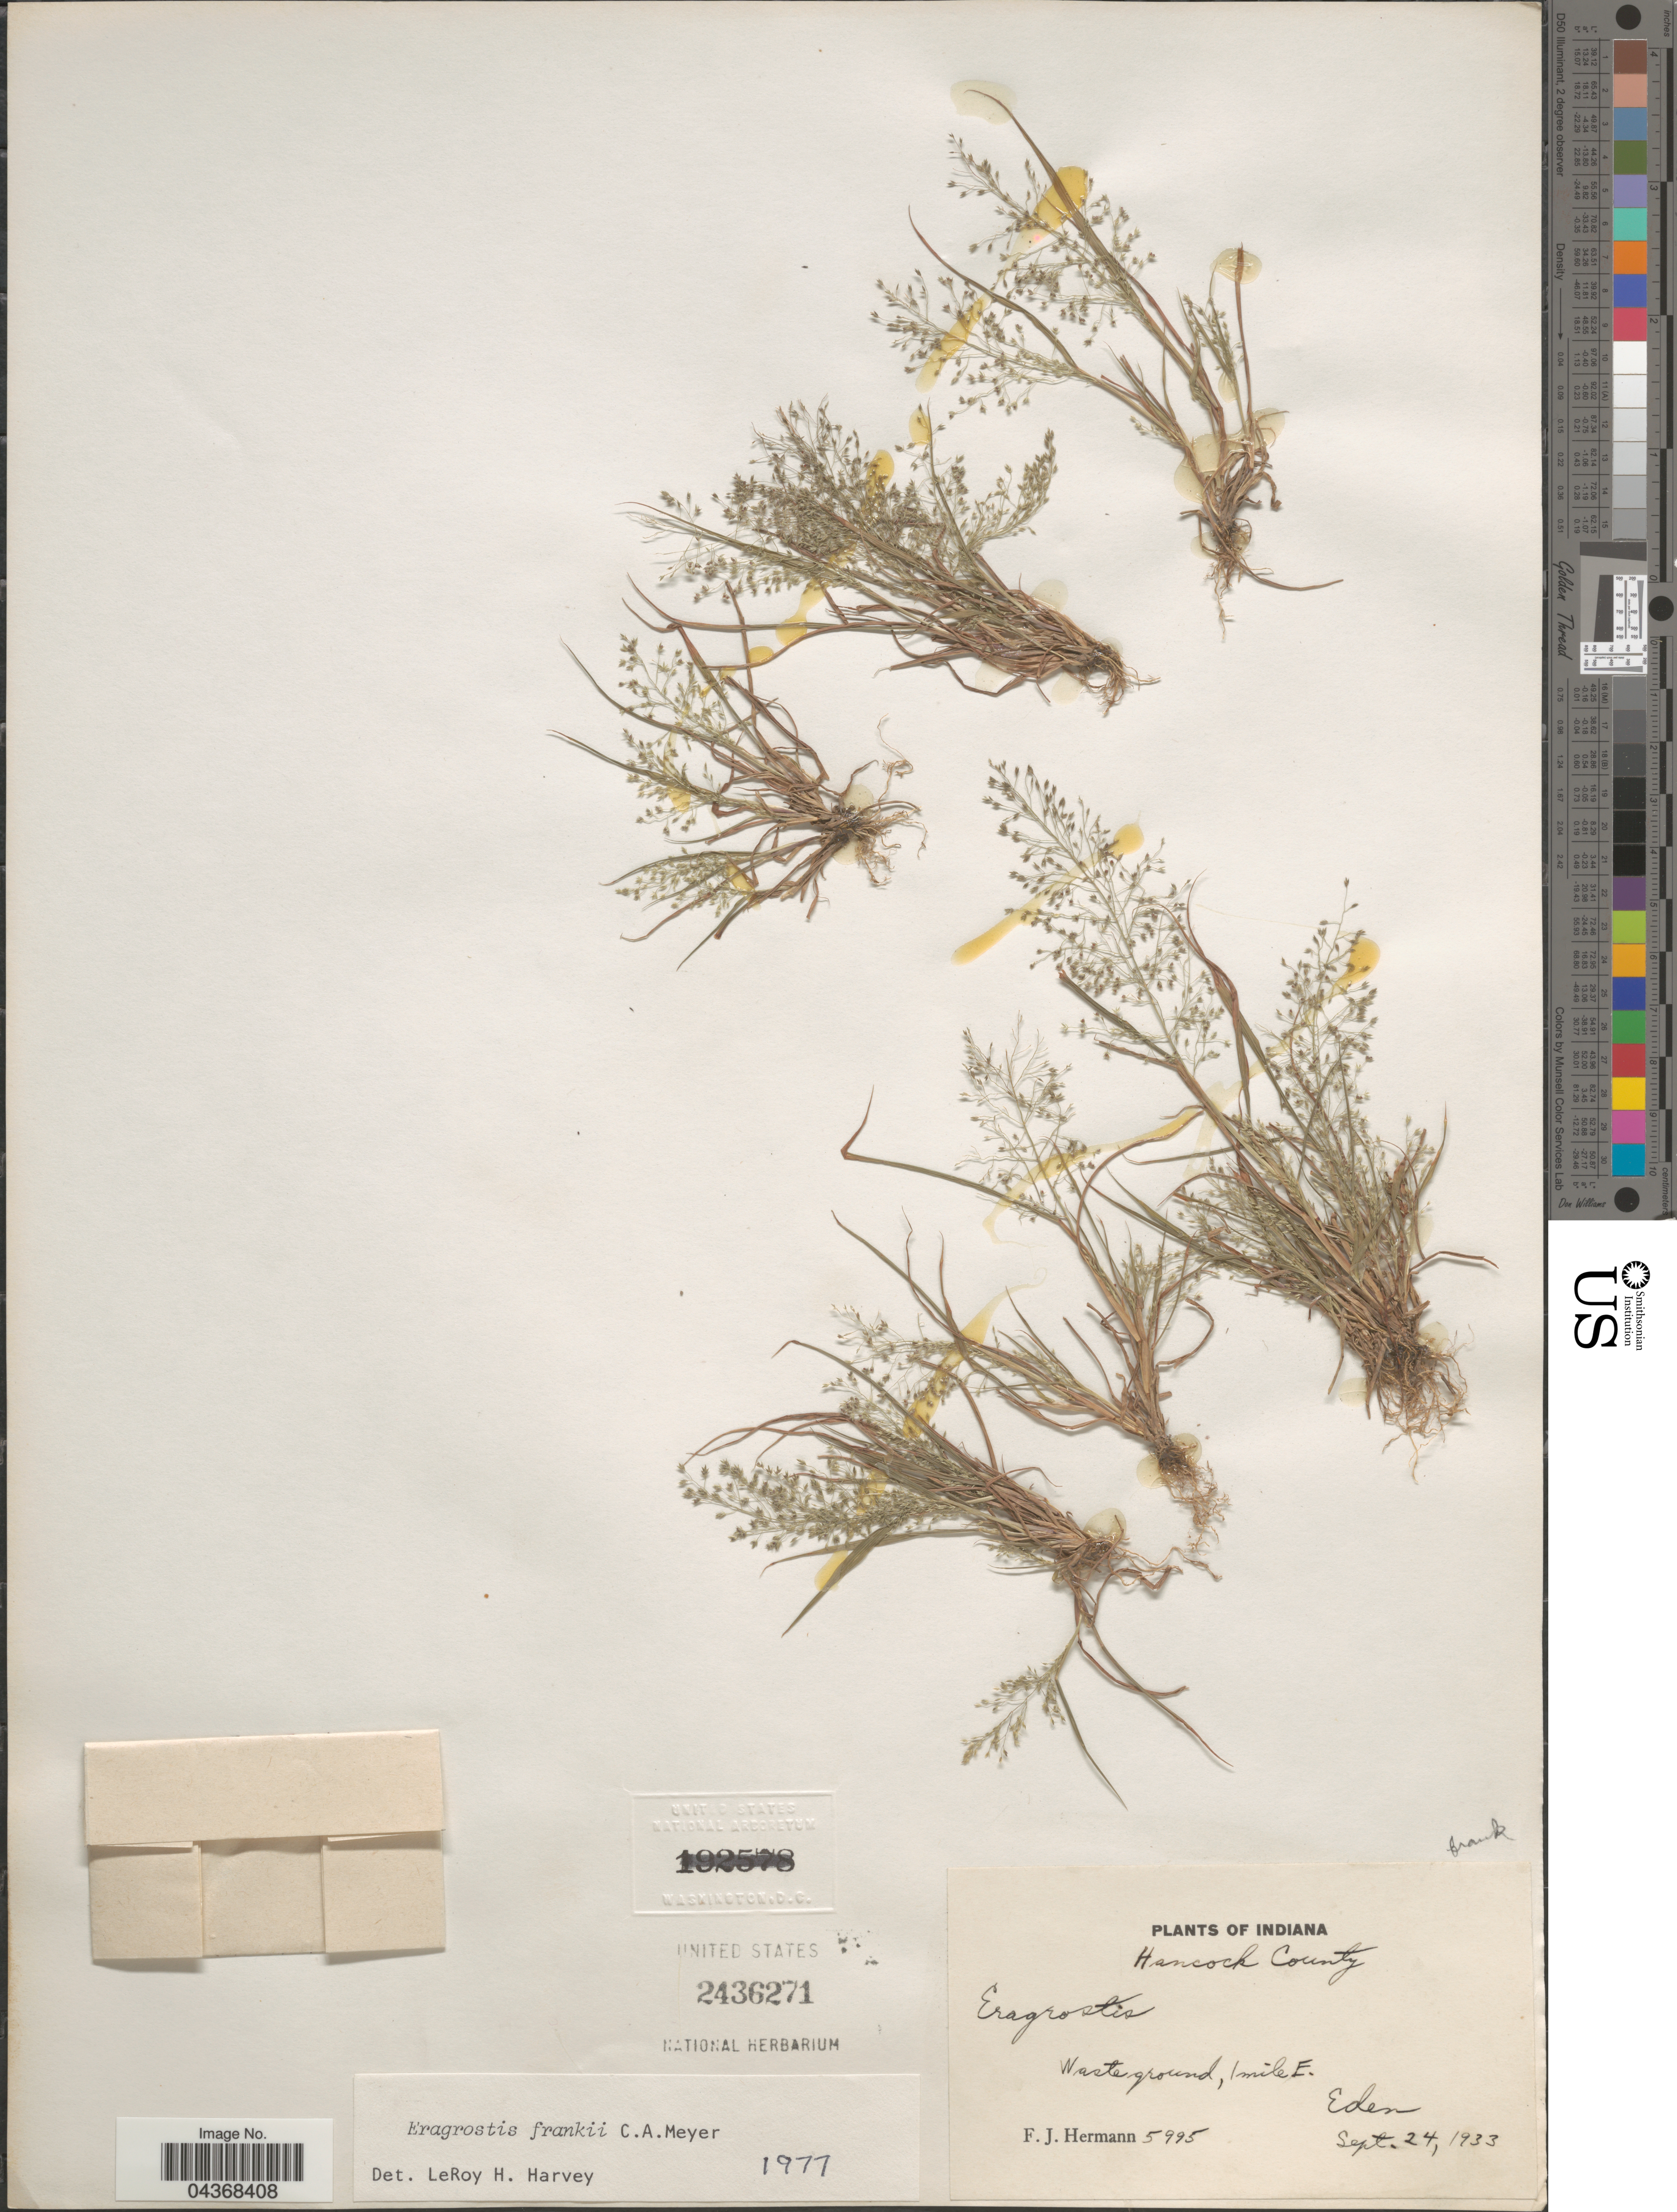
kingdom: Plantae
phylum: Tracheophyta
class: Liliopsida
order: Poales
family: Poaceae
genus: Eragrostis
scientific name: Eragrostis frankii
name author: C.A. Mey. ex Steud.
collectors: F. J. Hermann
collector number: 5995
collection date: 1933-09-24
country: United States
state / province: Indiana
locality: Hancock County. 1 mile E. Eden.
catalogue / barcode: US 2436271